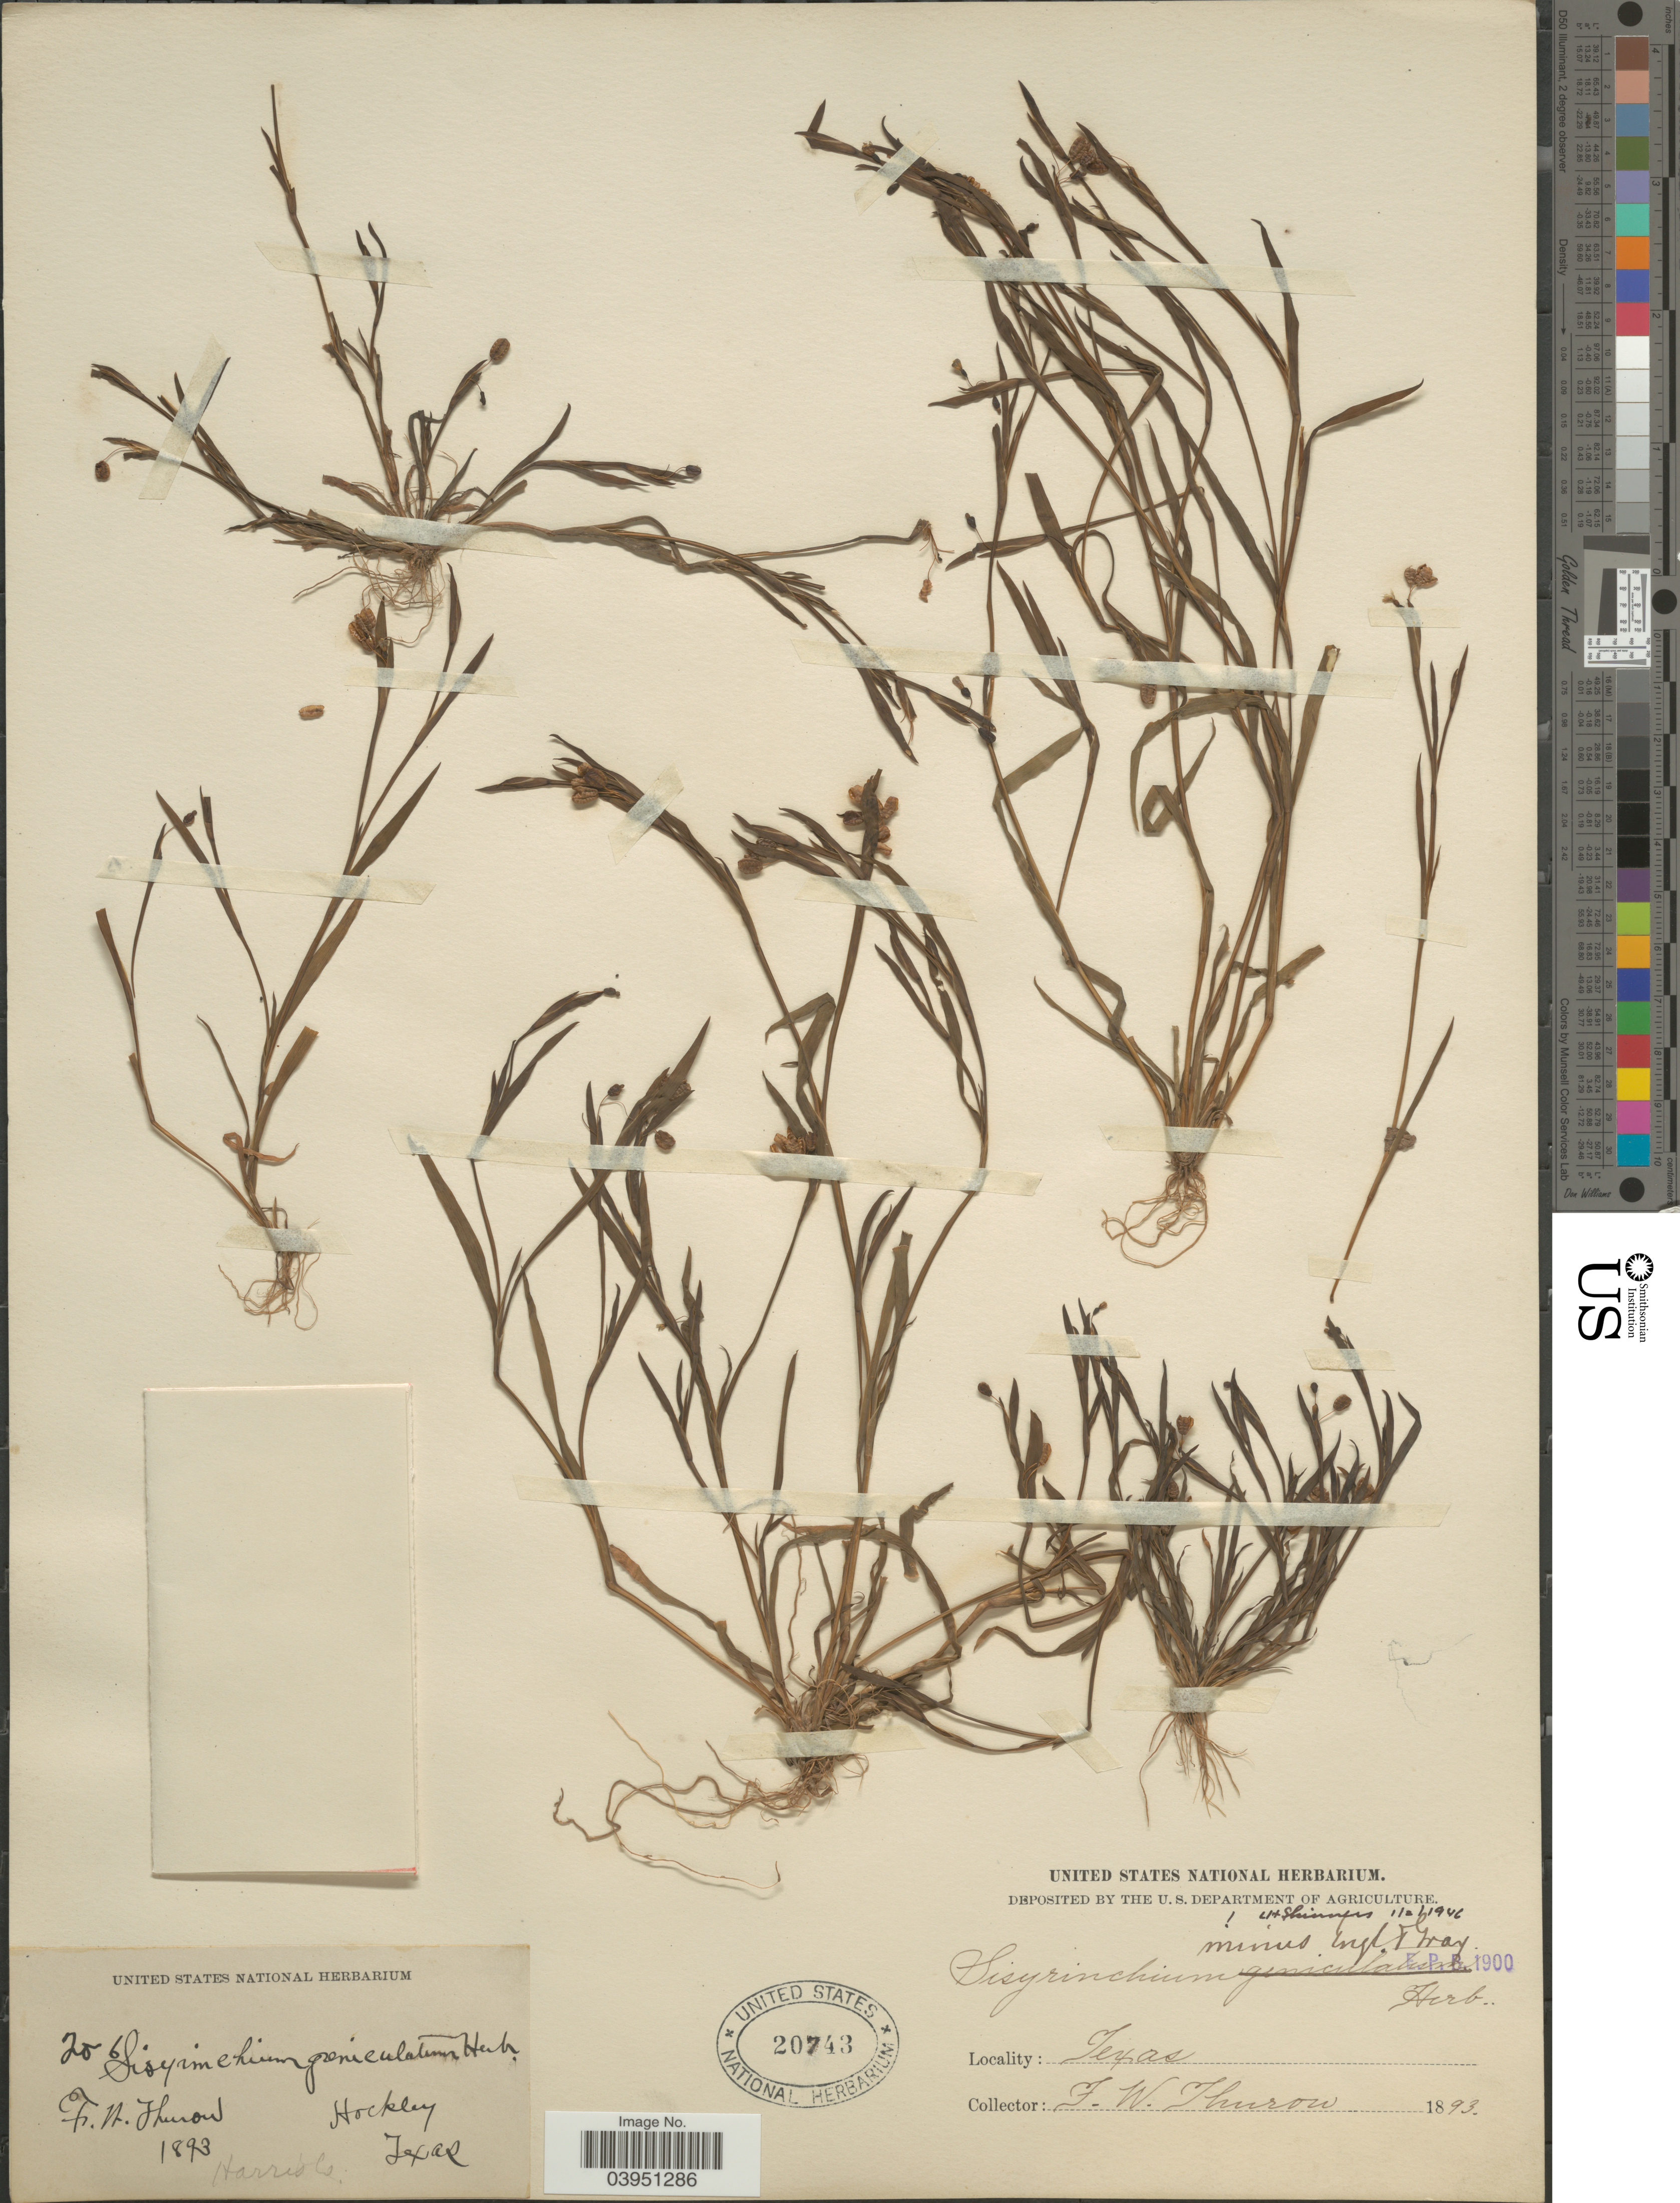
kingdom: Plantae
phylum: Tracheophyta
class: Liliopsida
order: Asparagales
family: Iridaceae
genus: Sisyrinchium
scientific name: Sisyrinchium minus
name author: Engelm. & A. Gray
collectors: F. W. Thurow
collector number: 6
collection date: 1893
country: United States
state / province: Texas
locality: Hockley. Harris Co.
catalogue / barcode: US 20743